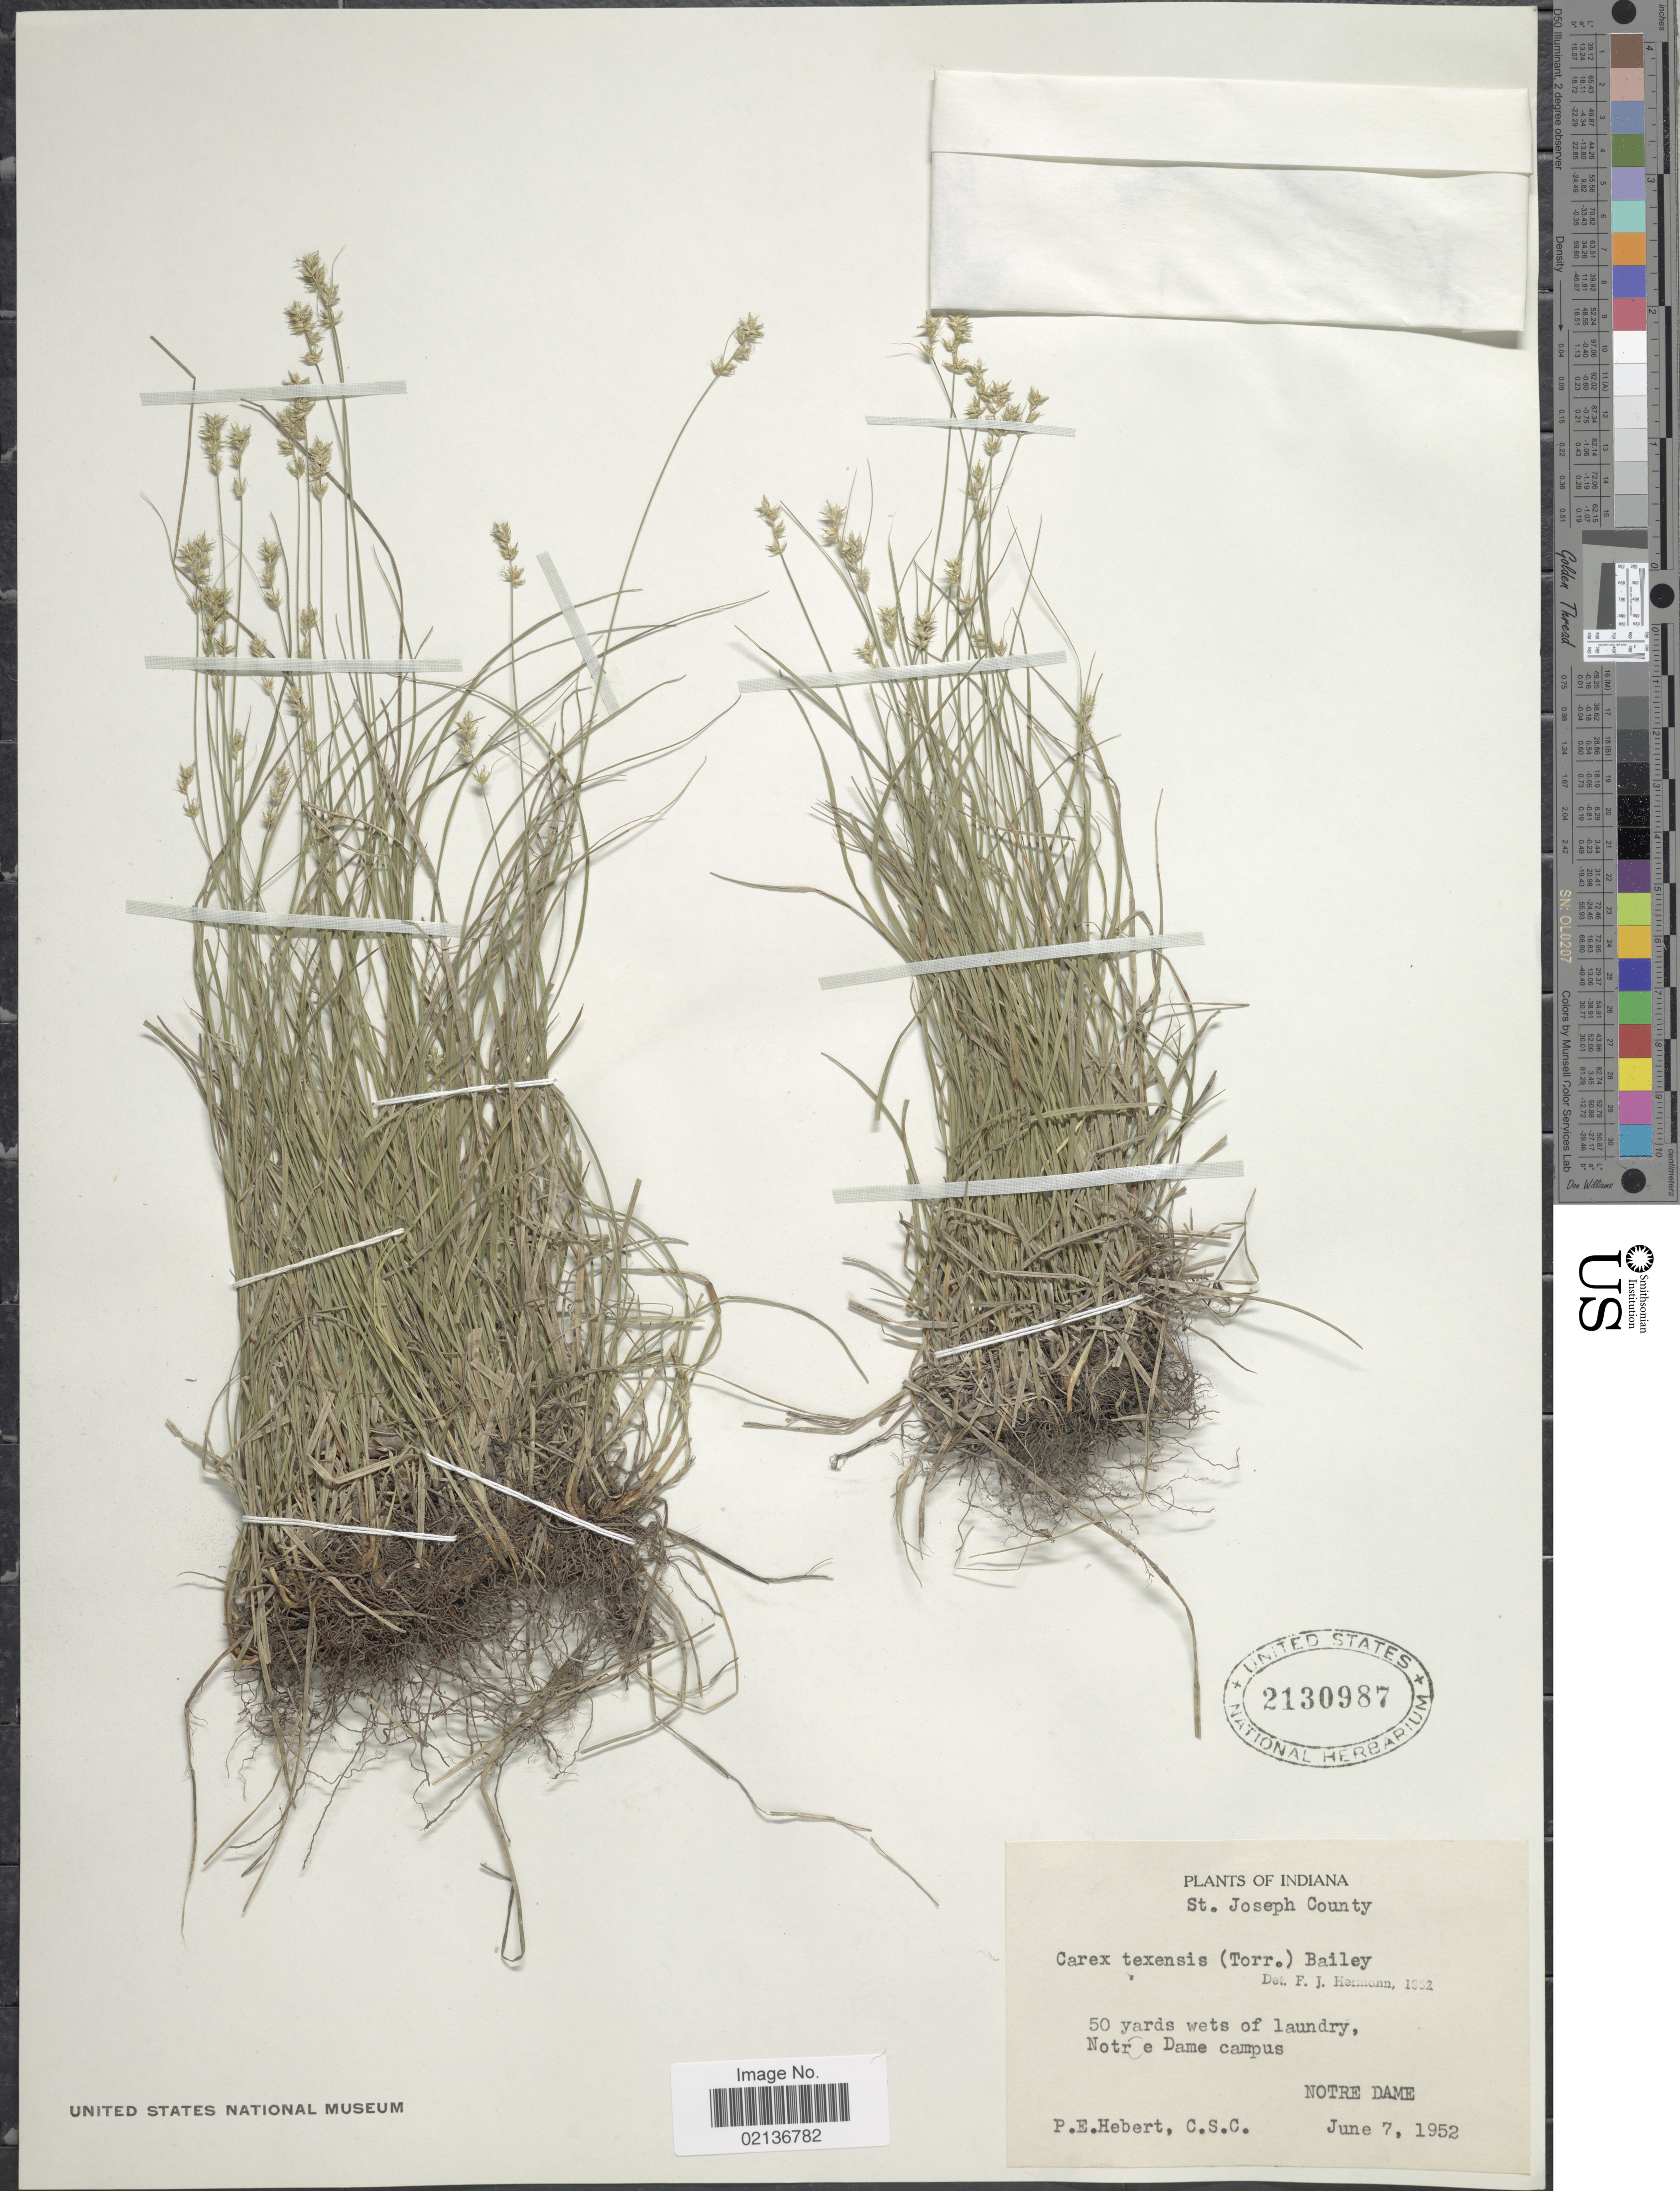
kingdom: Plantae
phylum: Tracheophyta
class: Liliopsida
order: Poales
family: Cyperaceae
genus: Carex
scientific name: Carex texensis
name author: (Torr. ex L.H. Bailey) L.H. Bailey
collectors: P. Hebert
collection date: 1952-06-07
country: United States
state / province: Indiana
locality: St. Joseph County, 50 yards west of laundry, Notre Dame Campus, Notre Dame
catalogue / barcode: US 2130987